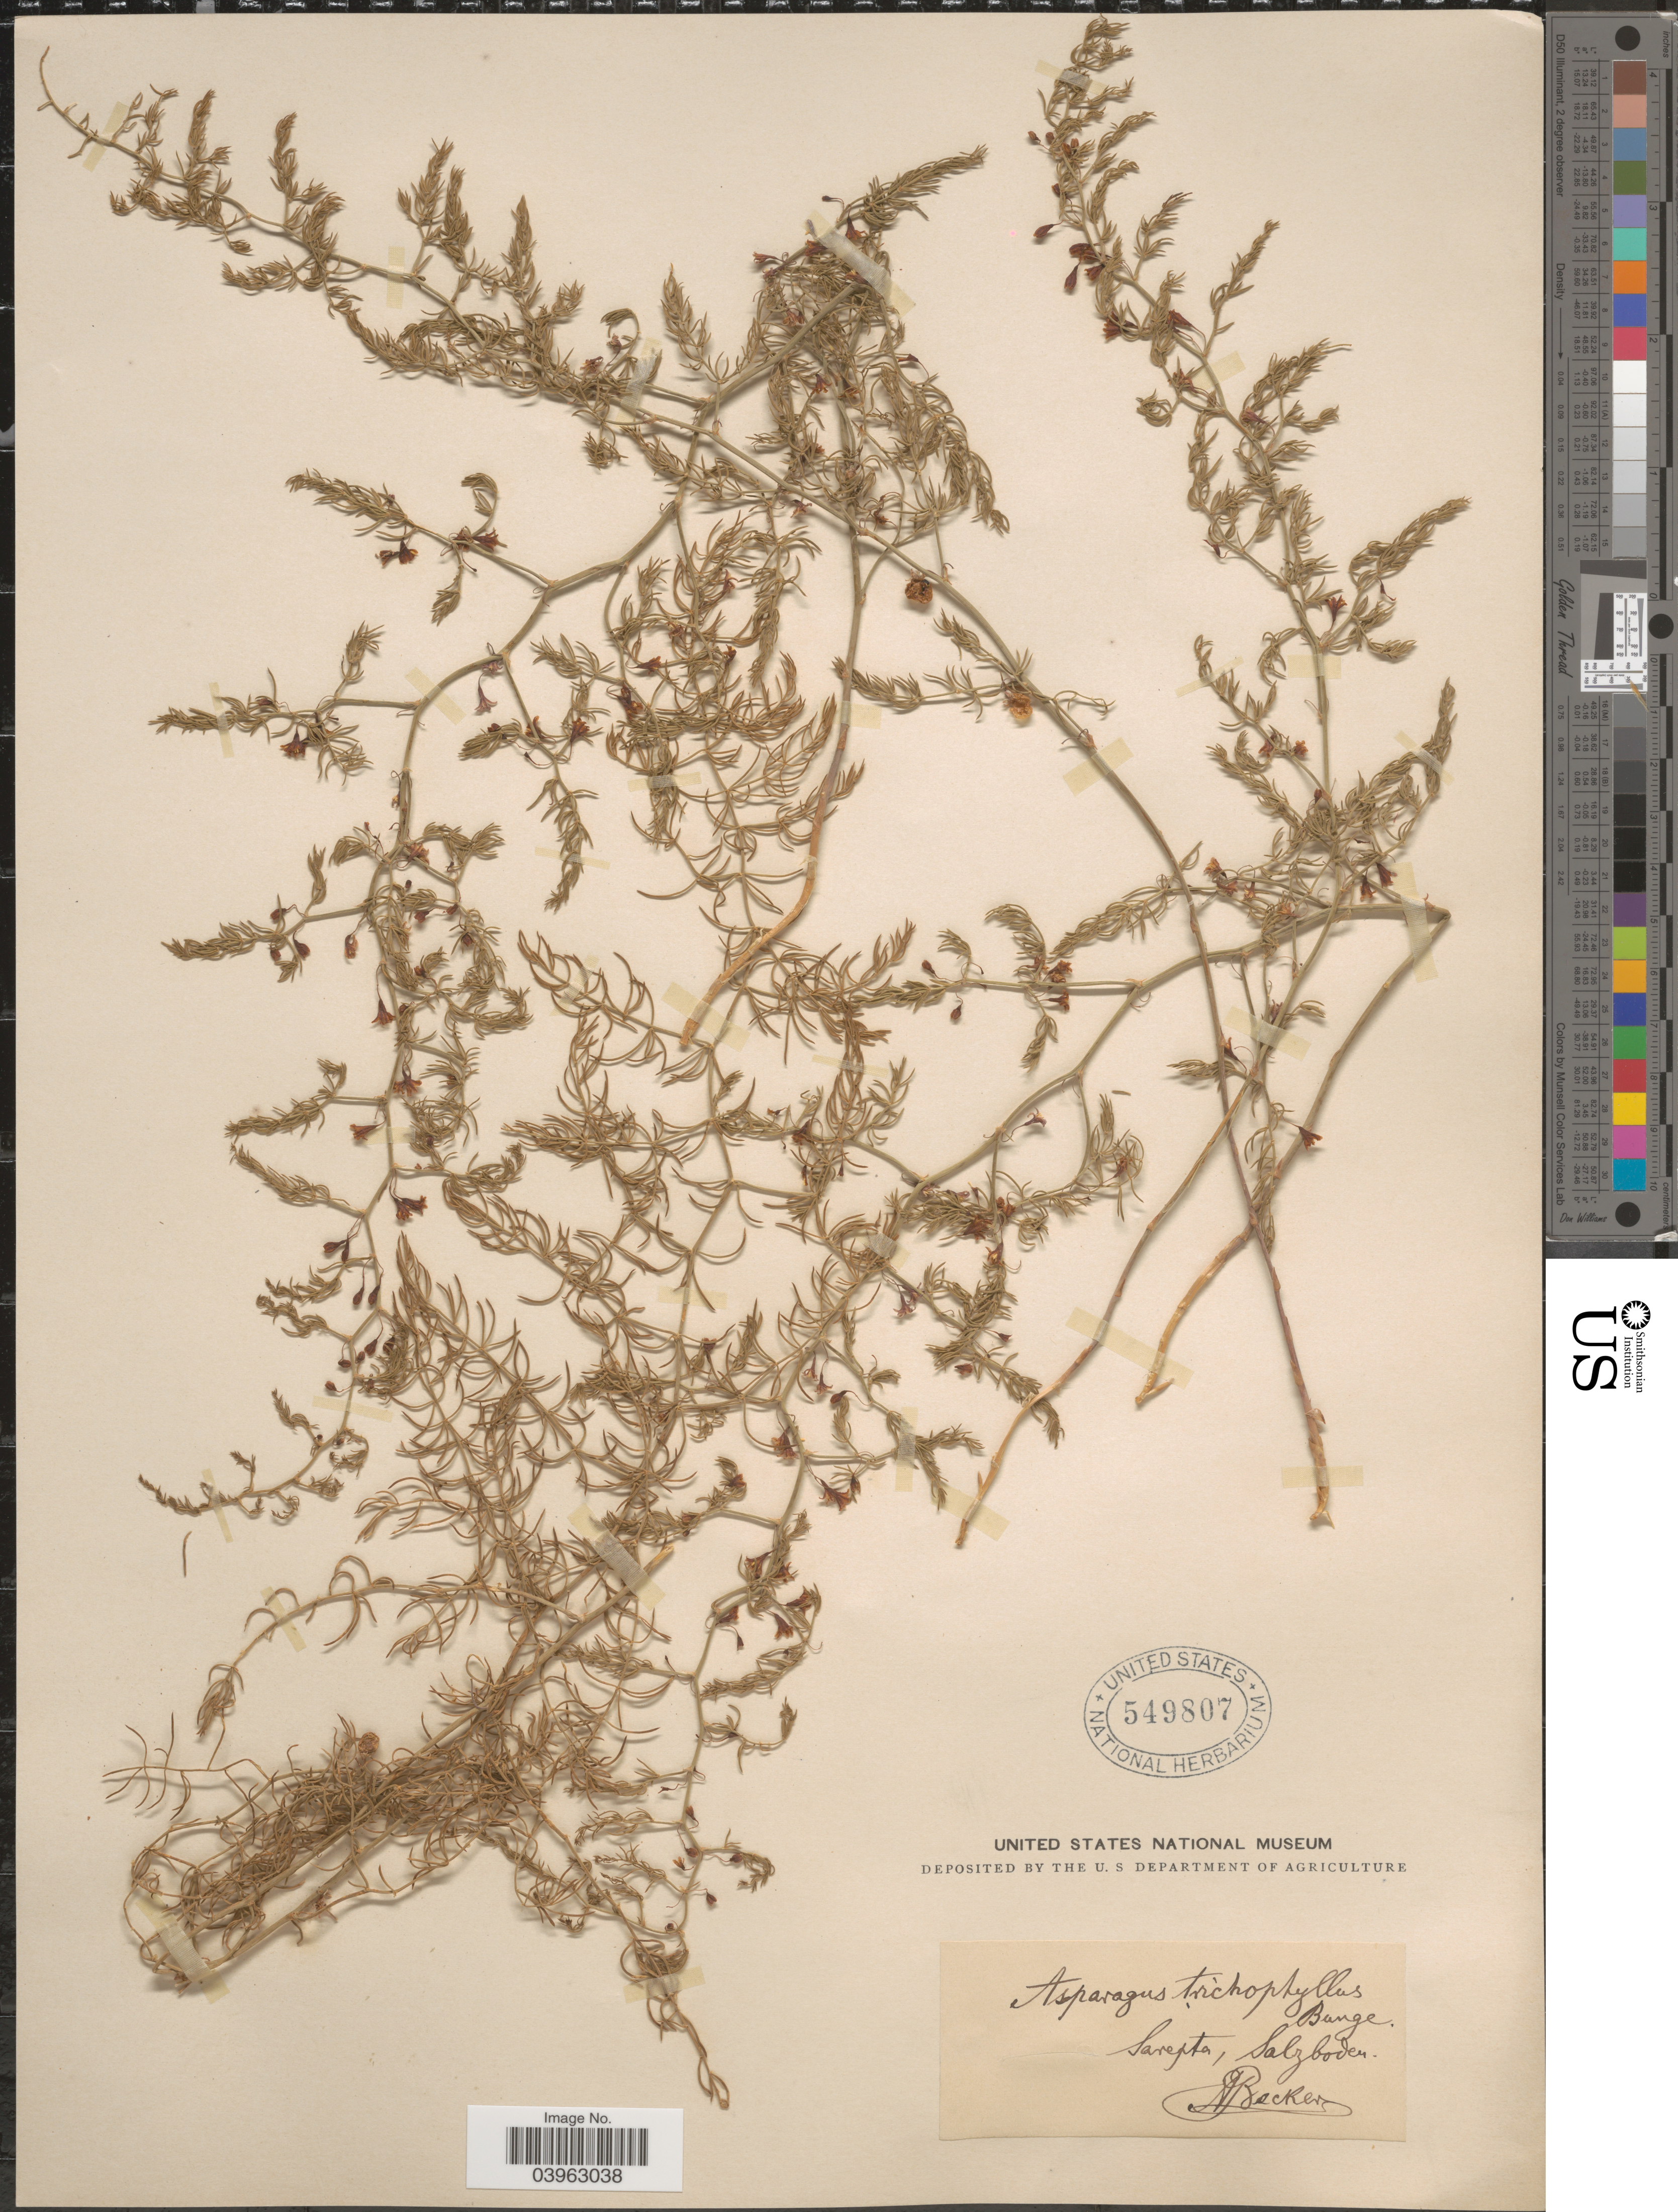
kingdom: Plantae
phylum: Tracheophyta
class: Liliopsida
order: Asparagales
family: Asparagaceae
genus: Asparagus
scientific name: Asparagus trichophyllus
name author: Bunge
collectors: A. Becker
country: Russian Federation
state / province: Volgograd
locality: Sarepta, Salzboden.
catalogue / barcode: US 549807